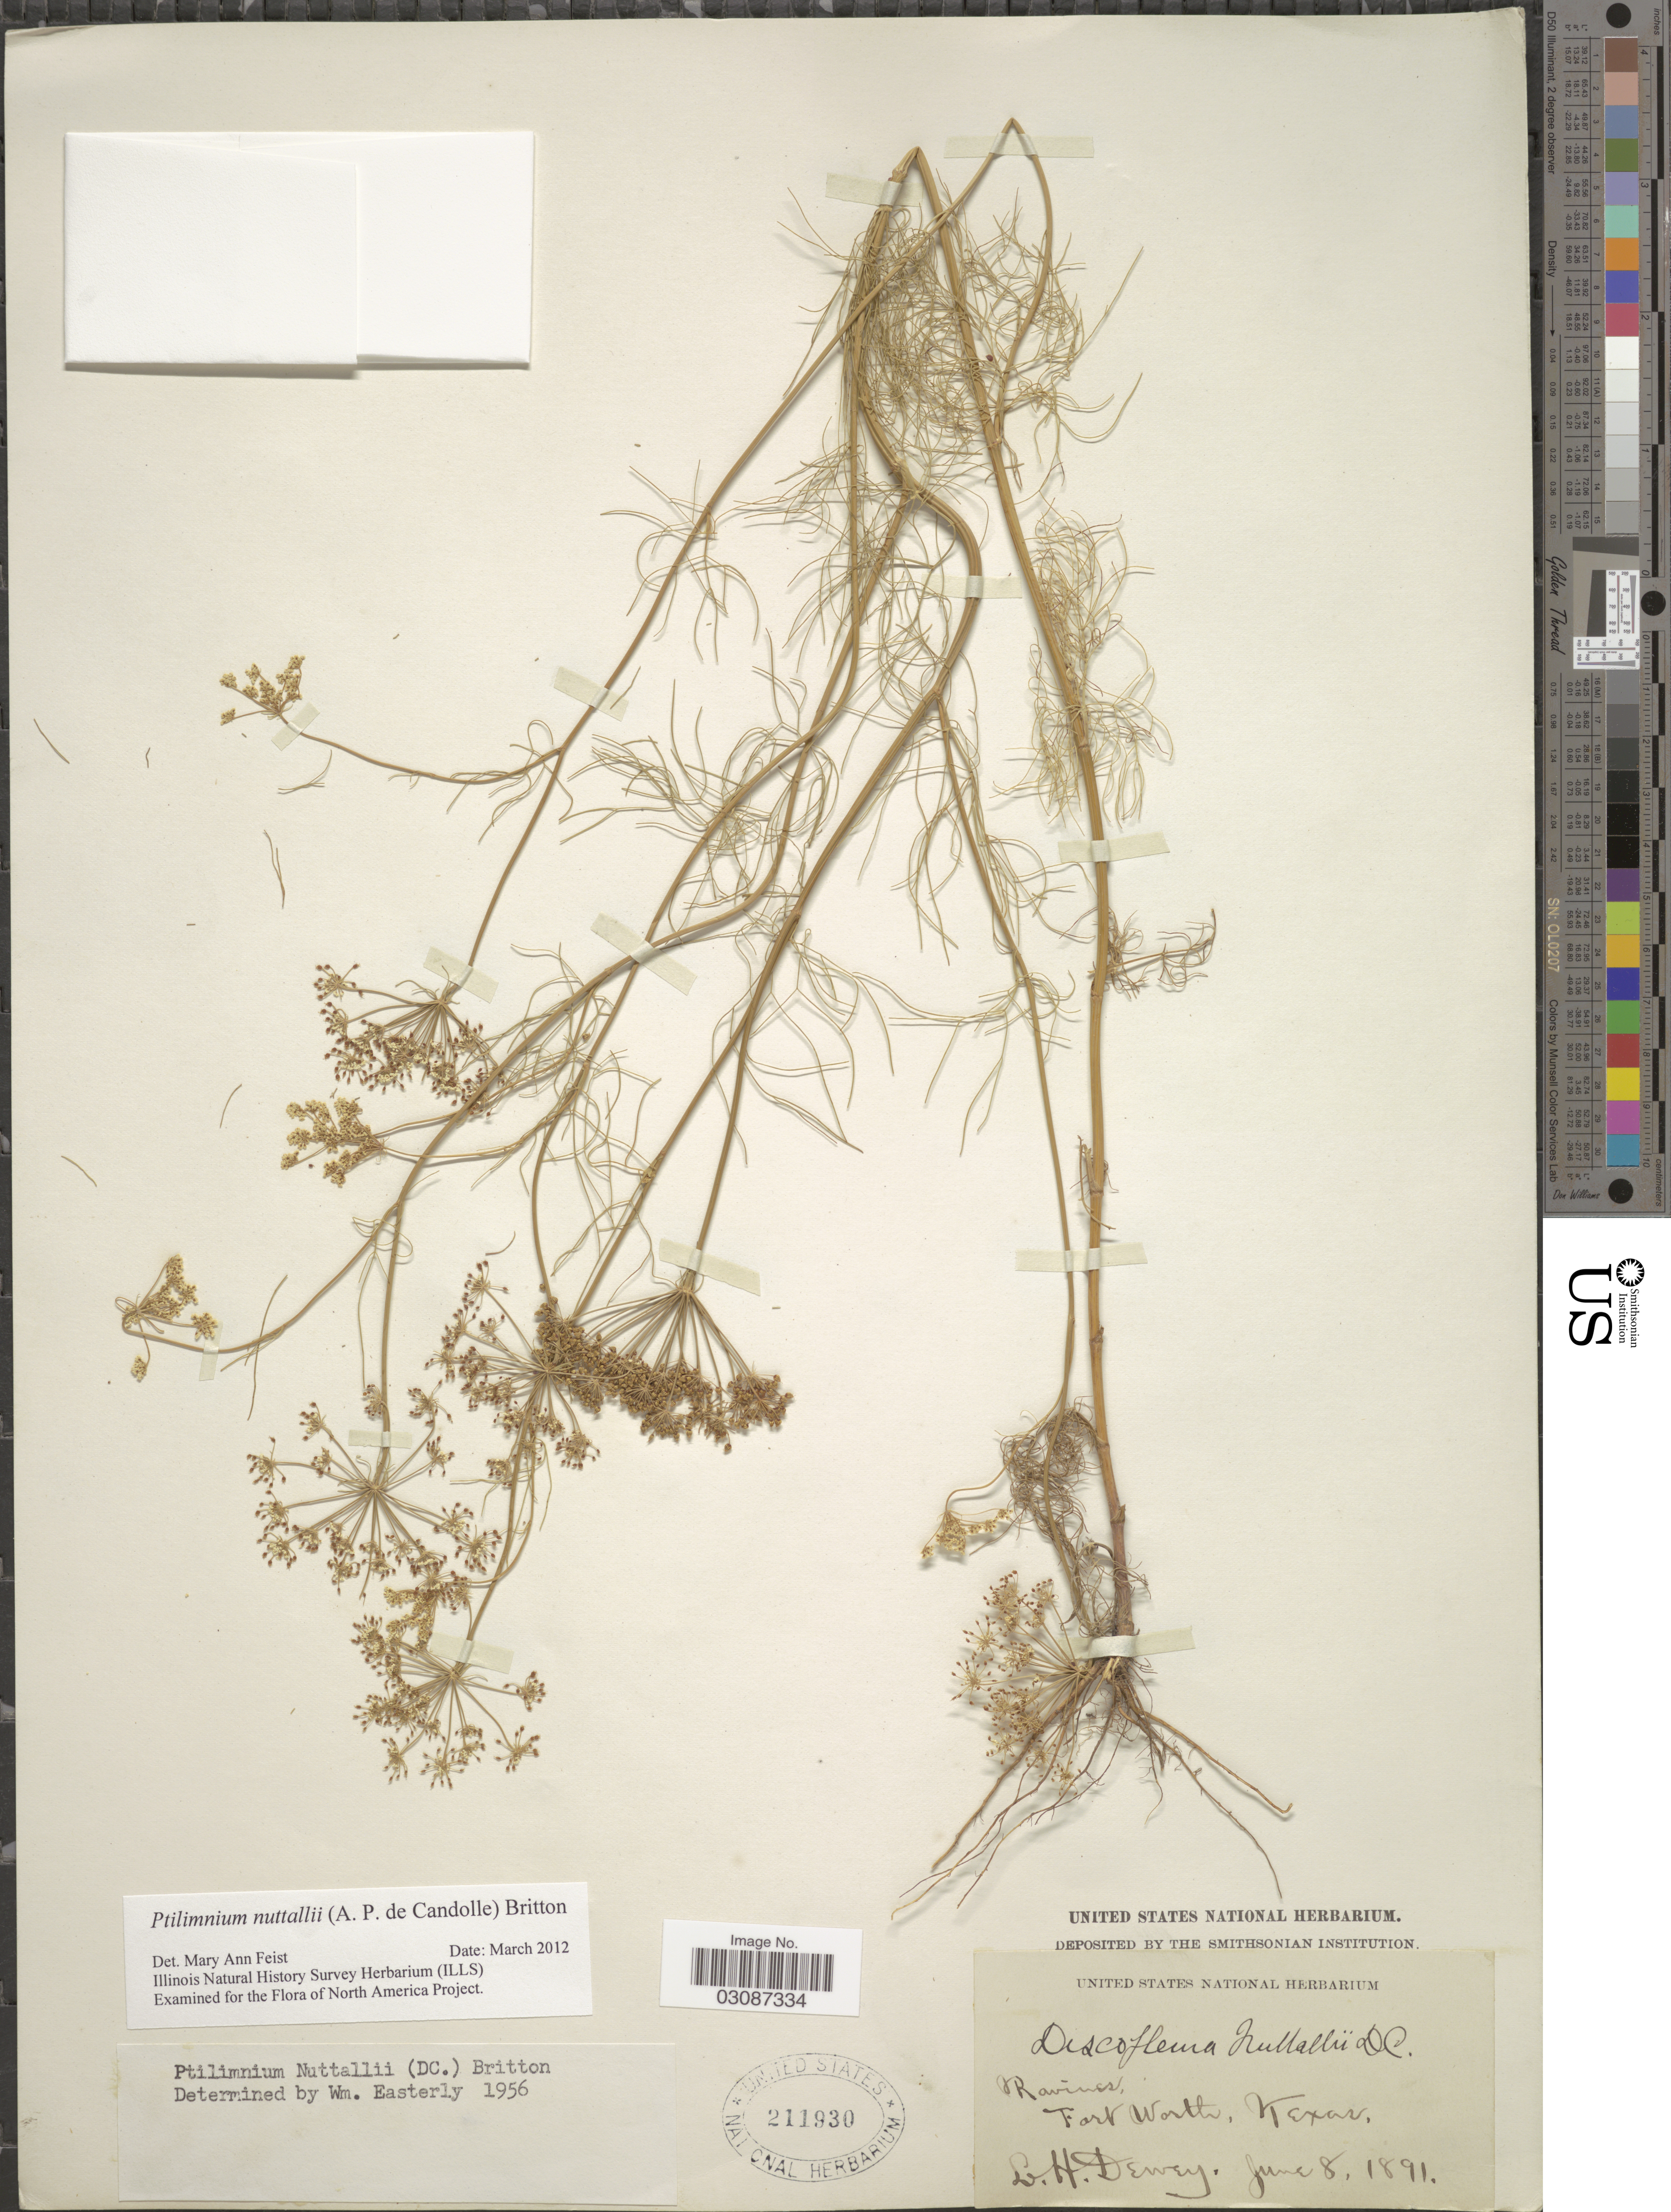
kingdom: Plantae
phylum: Tracheophyta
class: Magnoliopsida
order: Apiales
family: Apiaceae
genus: Ptilimnium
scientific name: Ptilimnium nuttallii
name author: (DC.) Britton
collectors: L. H. Dewey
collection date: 1891-06-08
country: United States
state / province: Texas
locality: Ravines. Fort Worth.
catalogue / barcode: US 211930